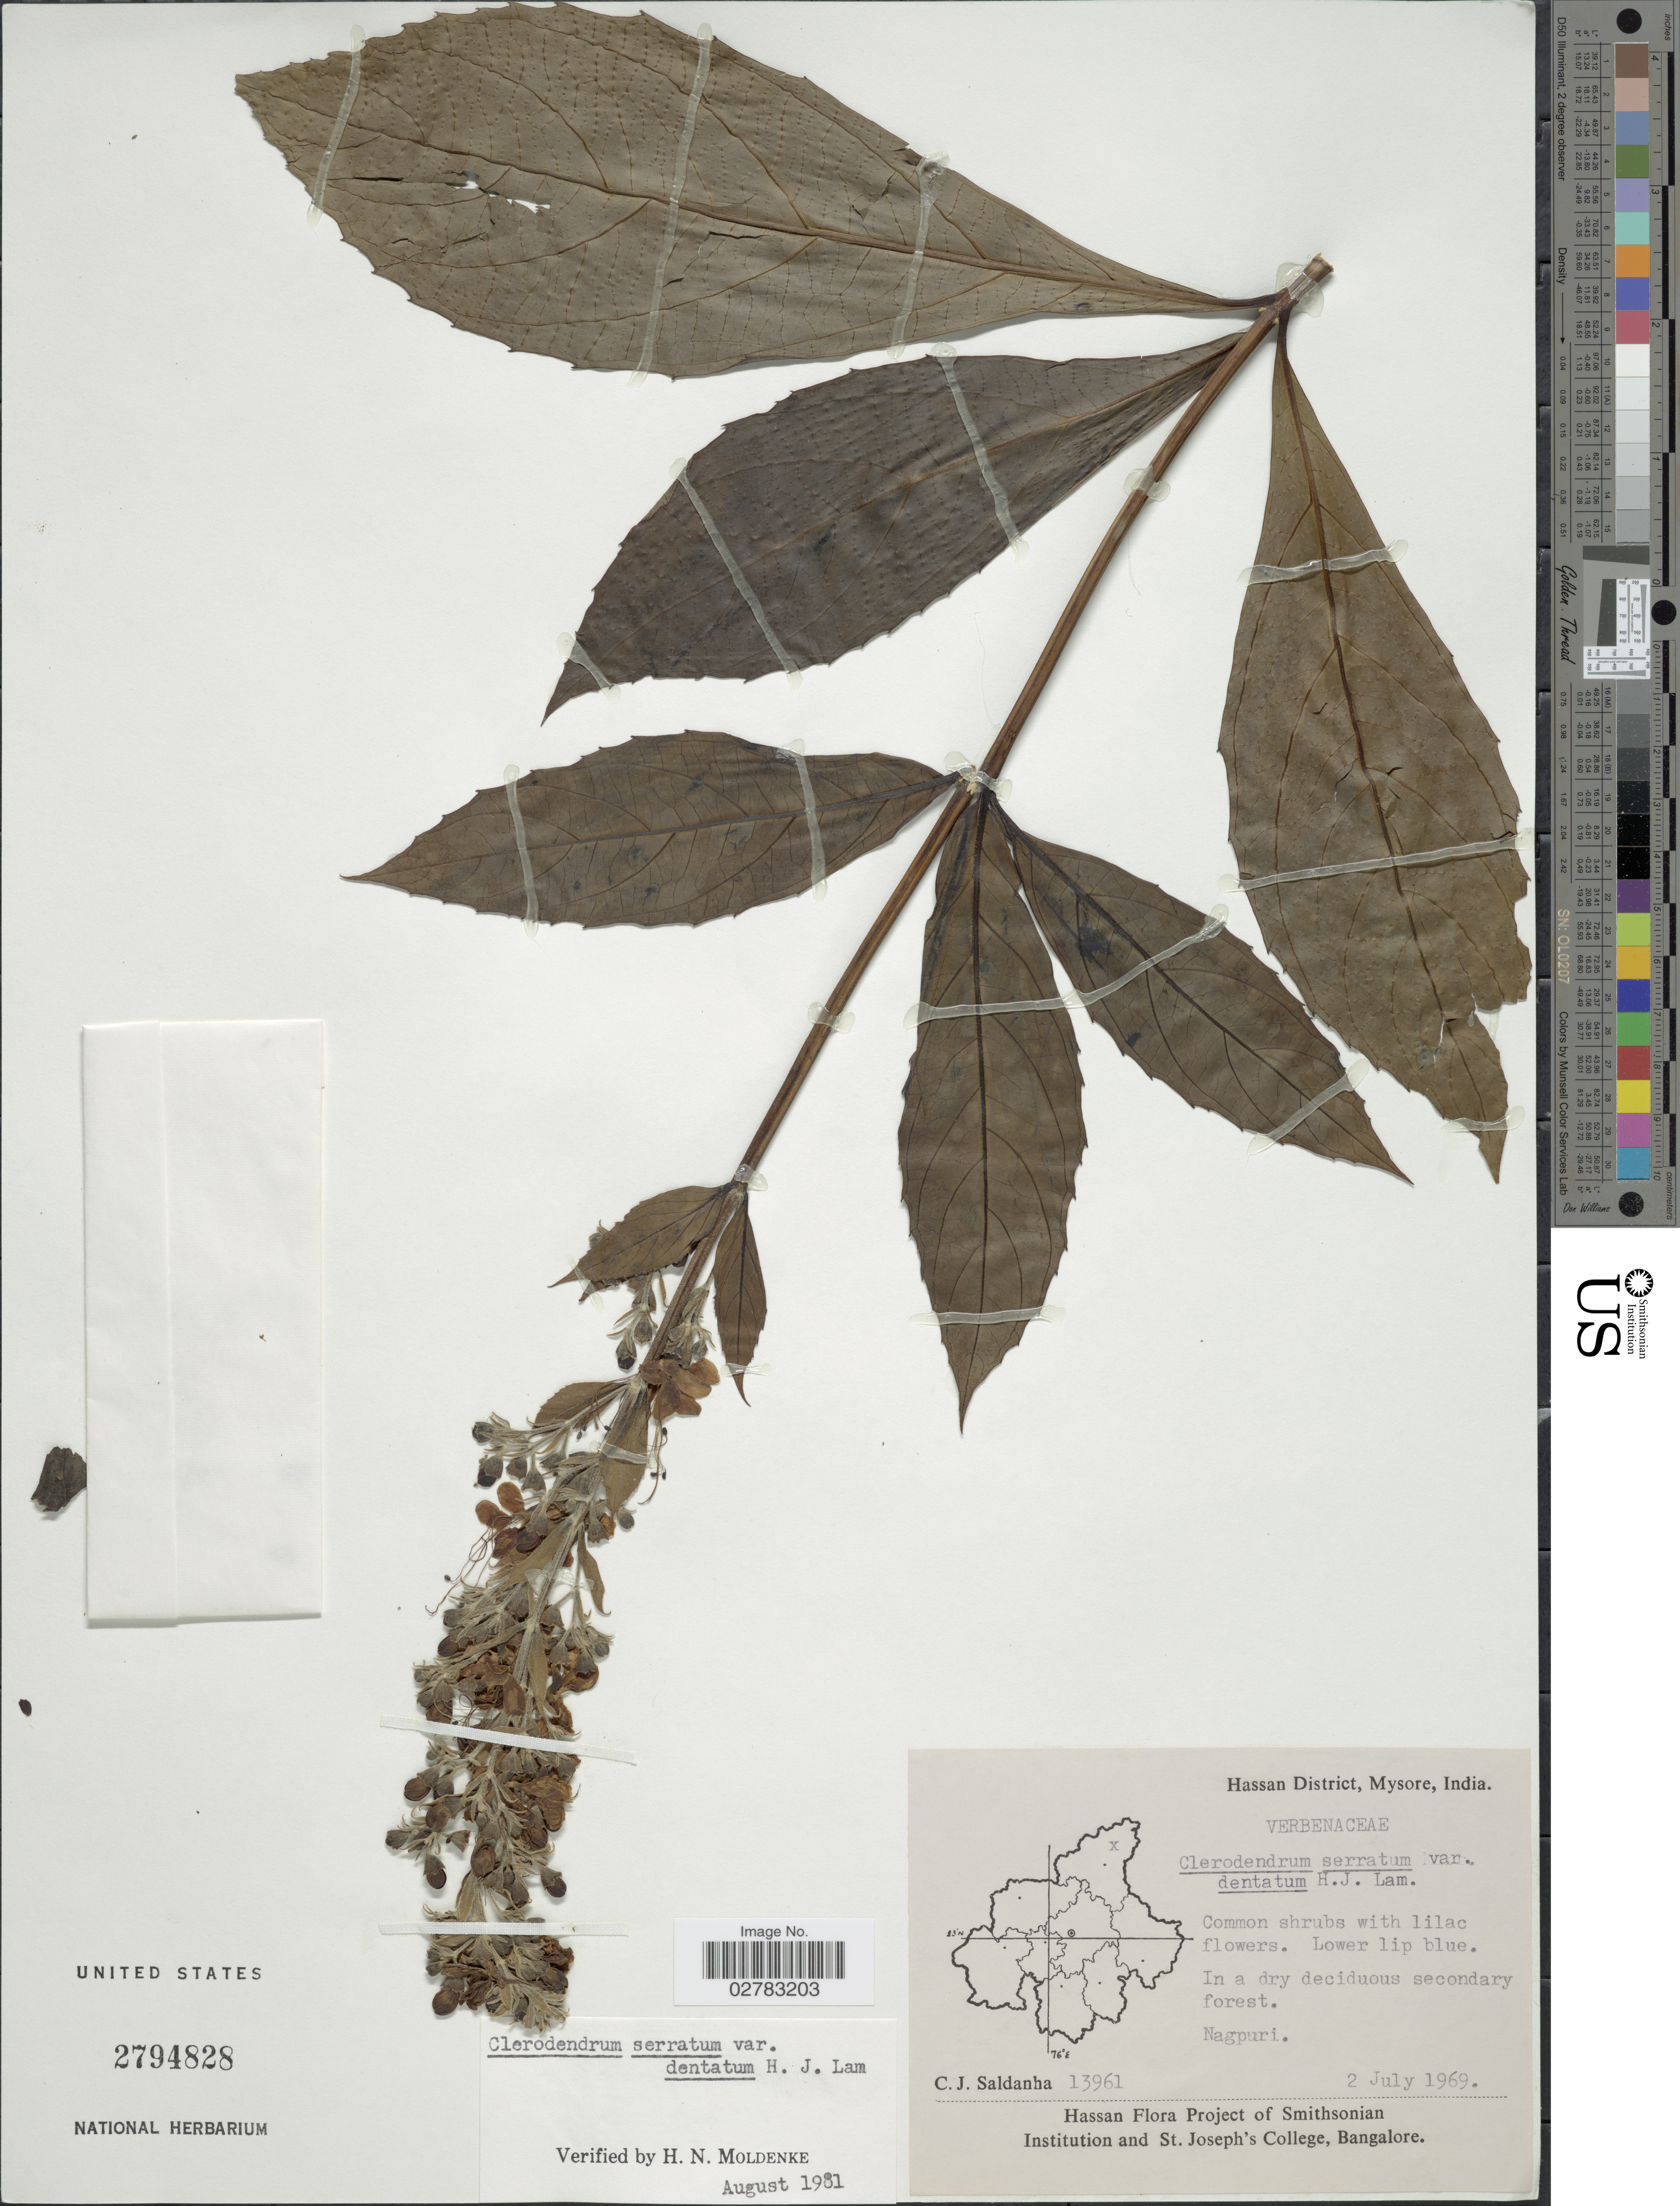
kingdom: Plantae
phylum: Tracheophyta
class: Magnoliopsida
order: Lamiales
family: Lamiaceae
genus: Clerodendrum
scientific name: Clerodendrum serratum var. dentatum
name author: H.J. Lam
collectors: C. J. Saldanha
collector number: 13961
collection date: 1969-07-02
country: India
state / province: Karnataka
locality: Hassan District, Mysore. Nagpuri.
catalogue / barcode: US 2794828